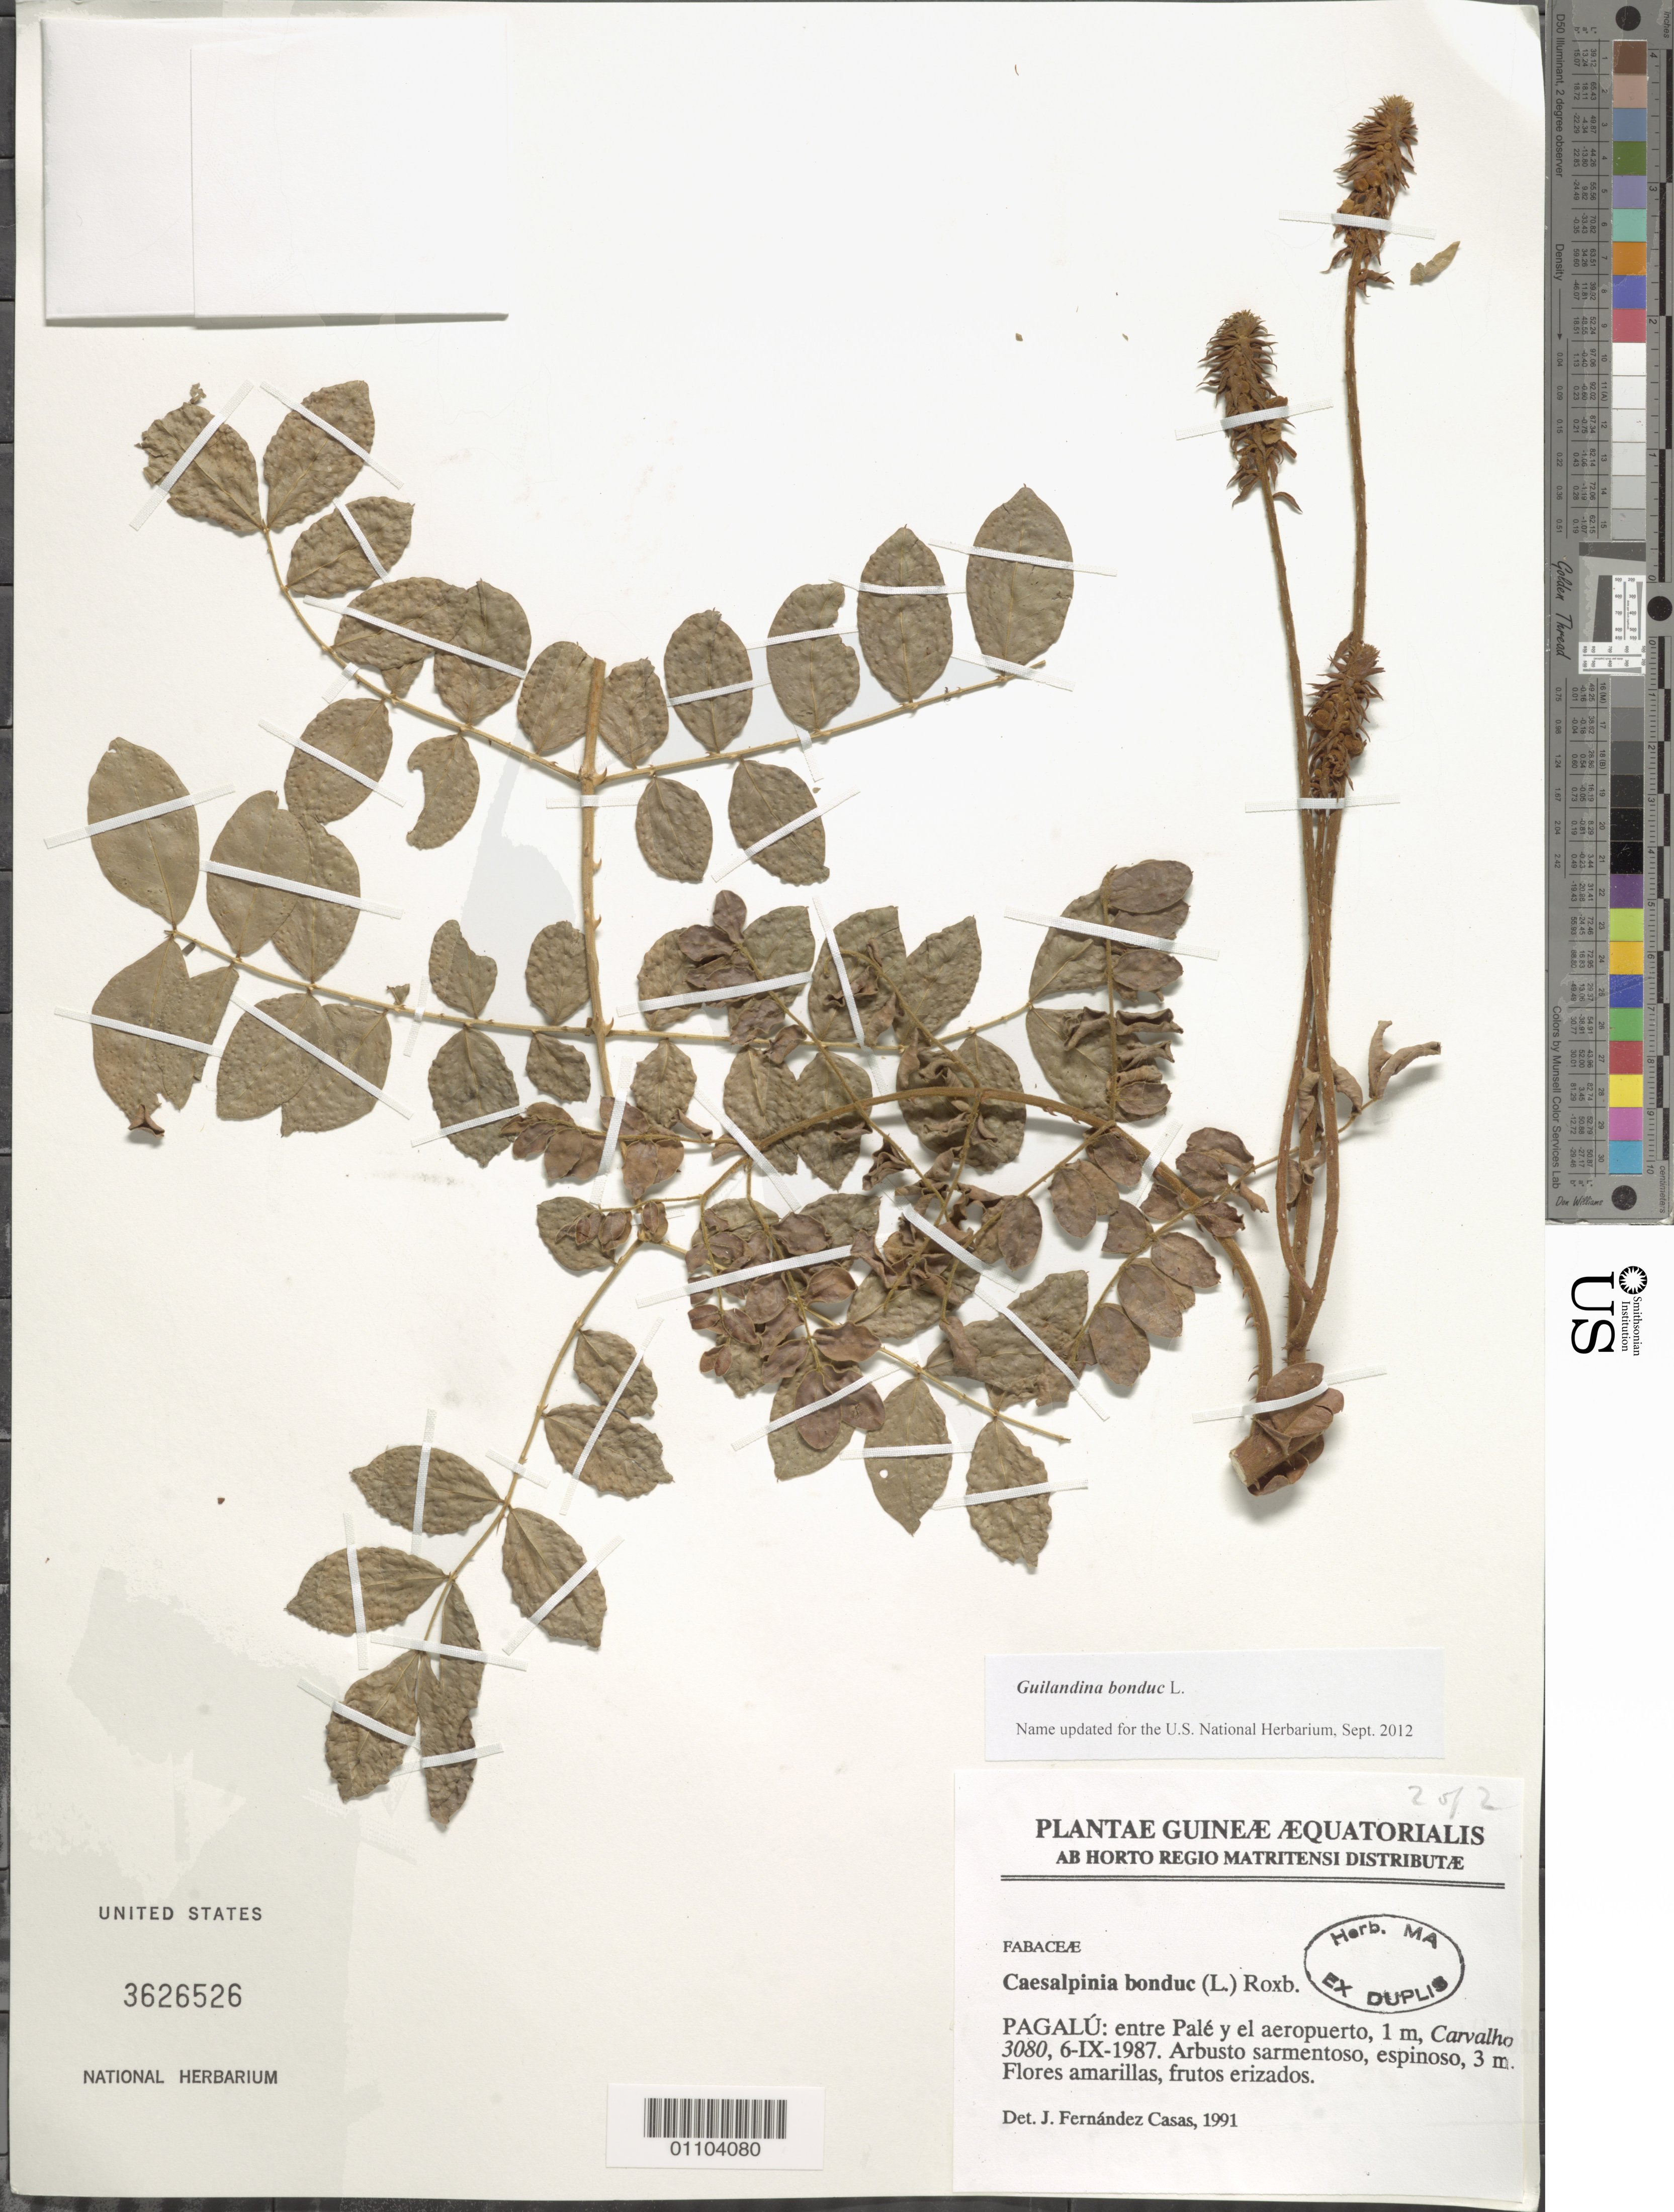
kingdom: Plantae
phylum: Tracheophyta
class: Magnoliopsida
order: Fabales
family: Fabaceae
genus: Guilandina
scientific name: Guilandina bonduc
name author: L.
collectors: L. F. Carvalho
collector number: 3080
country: Equatorial Guinea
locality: Pagalu, between Pale and el Aeropuerto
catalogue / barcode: US 3626526